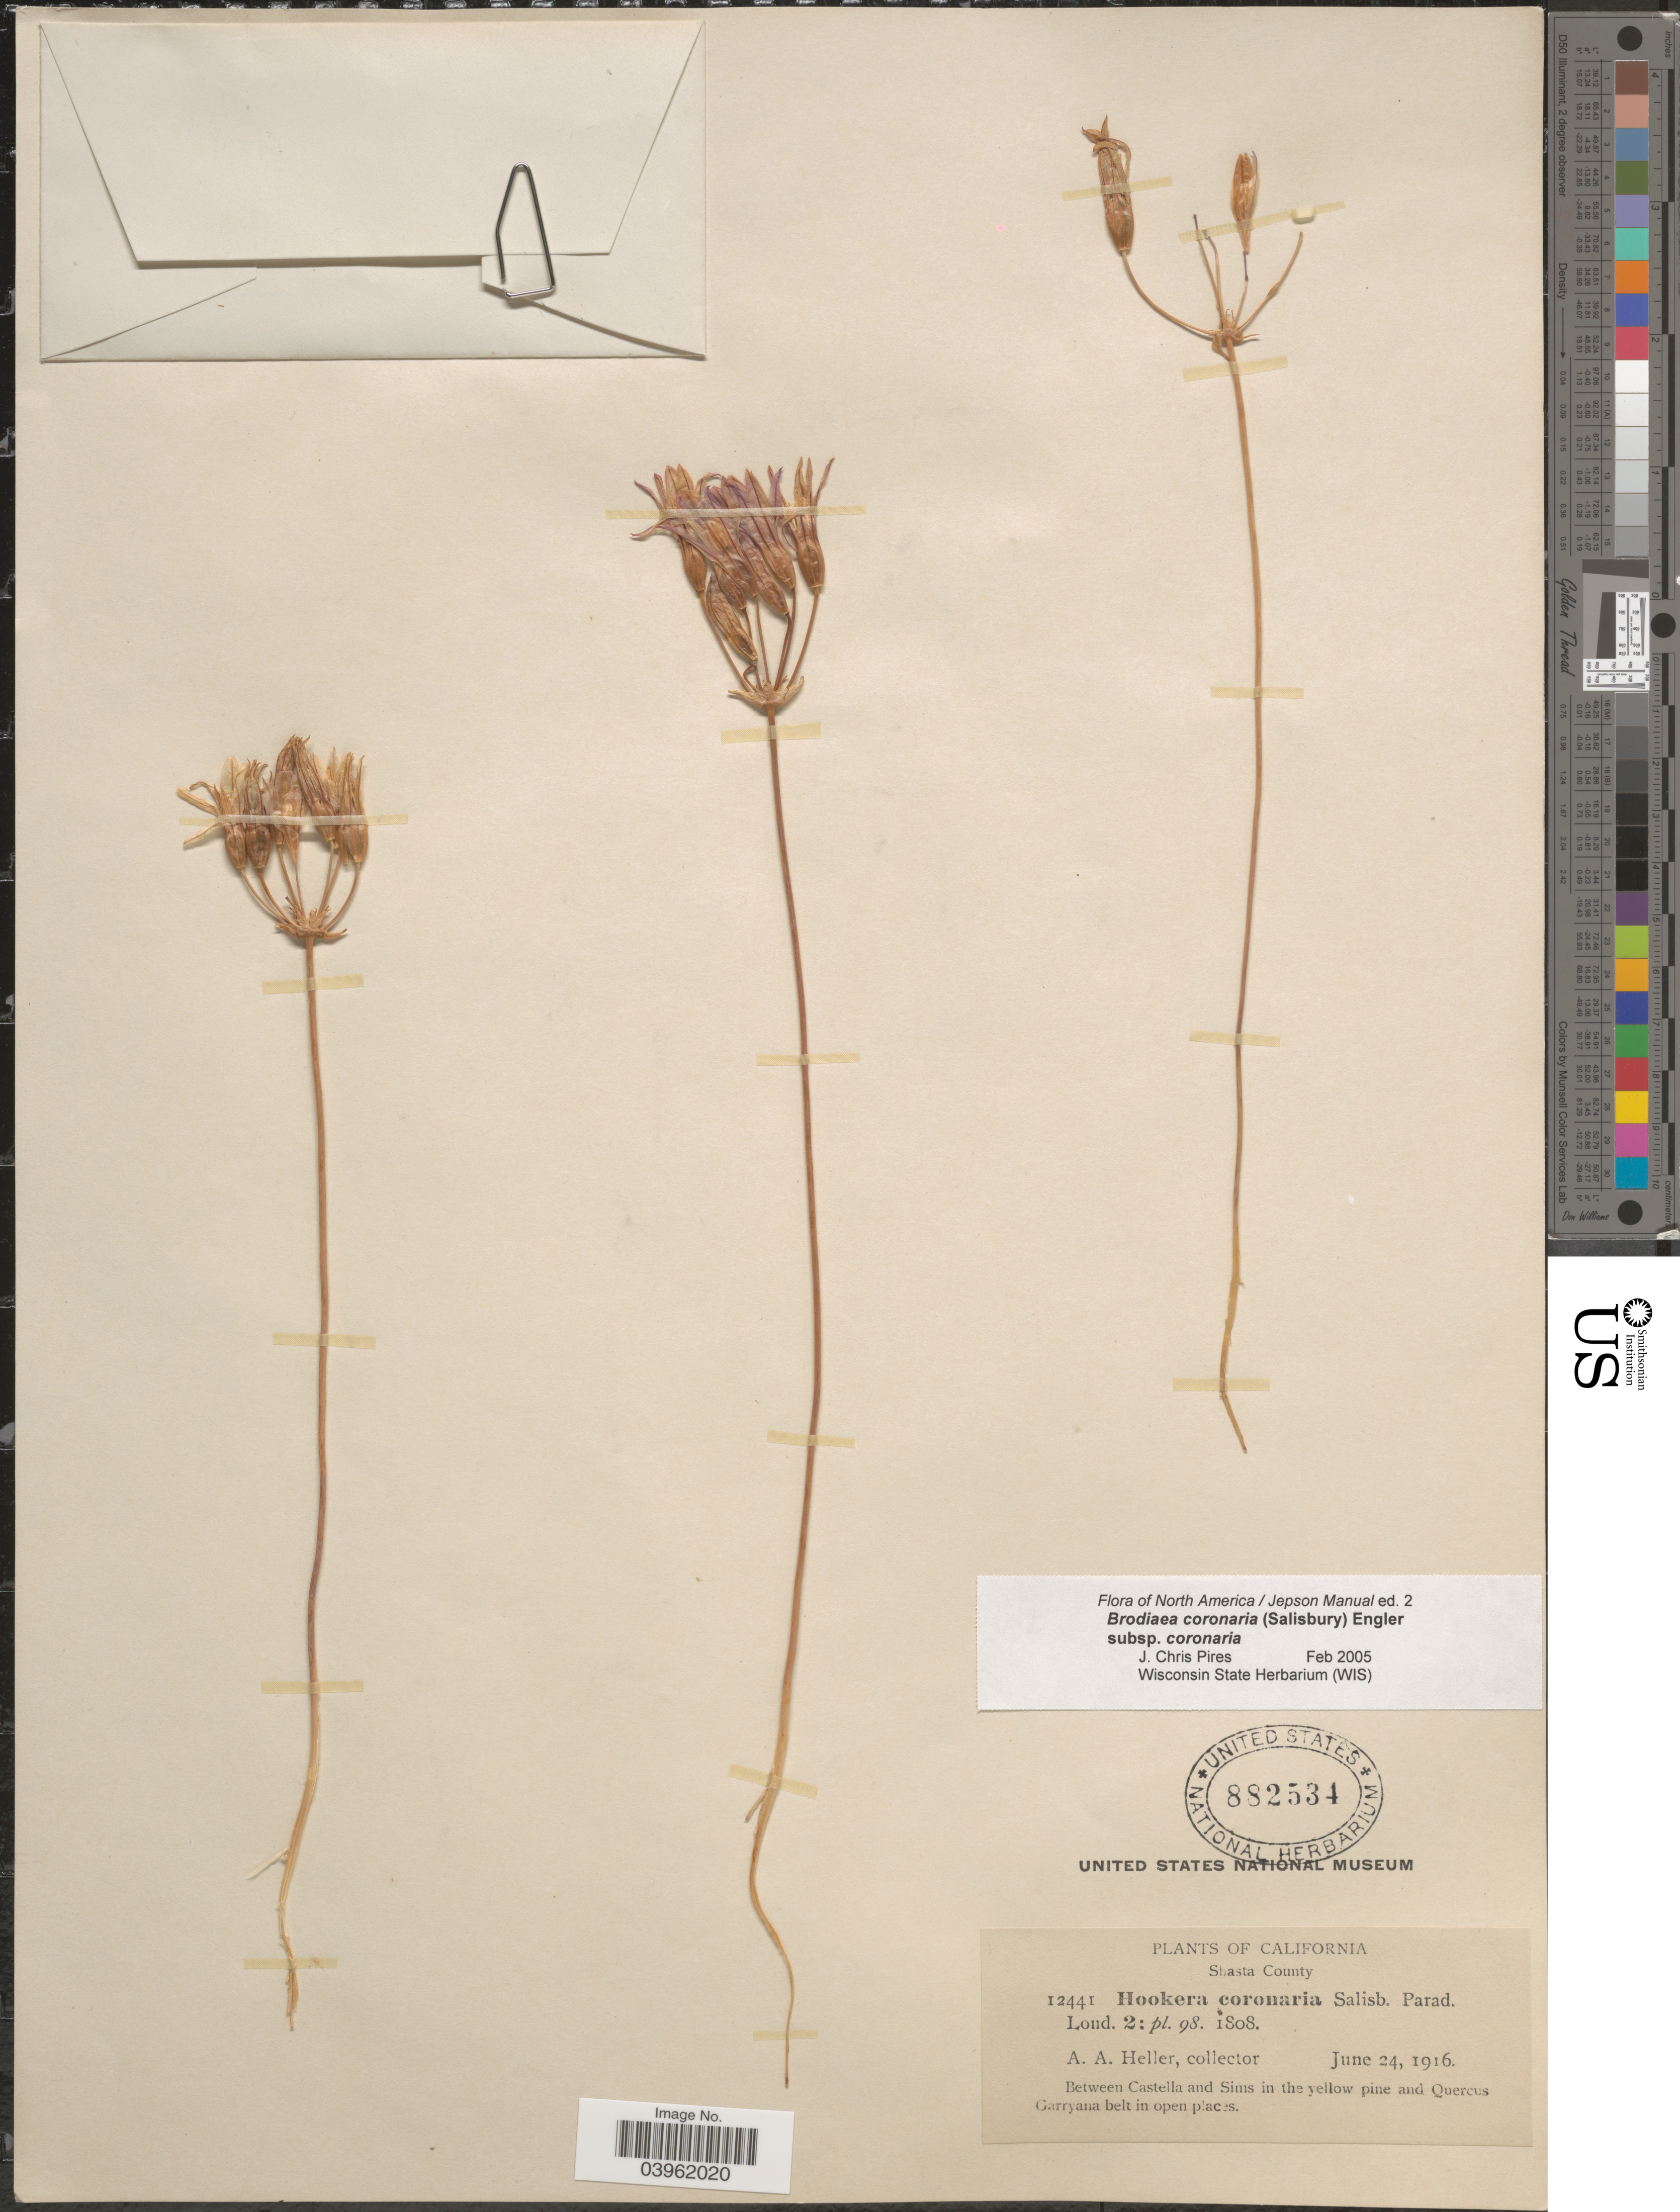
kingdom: Plantae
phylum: Tracheophyta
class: Liliopsida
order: Asparagales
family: Asparagaceae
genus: Brodiaea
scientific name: Brodiaea coronaria subsp. coronaria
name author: (Salisb.) Engl.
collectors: A. A. Heller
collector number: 12441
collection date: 1916-06-24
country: United States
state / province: California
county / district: Shasta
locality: Shasta County. Between Castella and Sims.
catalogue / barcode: US 882534